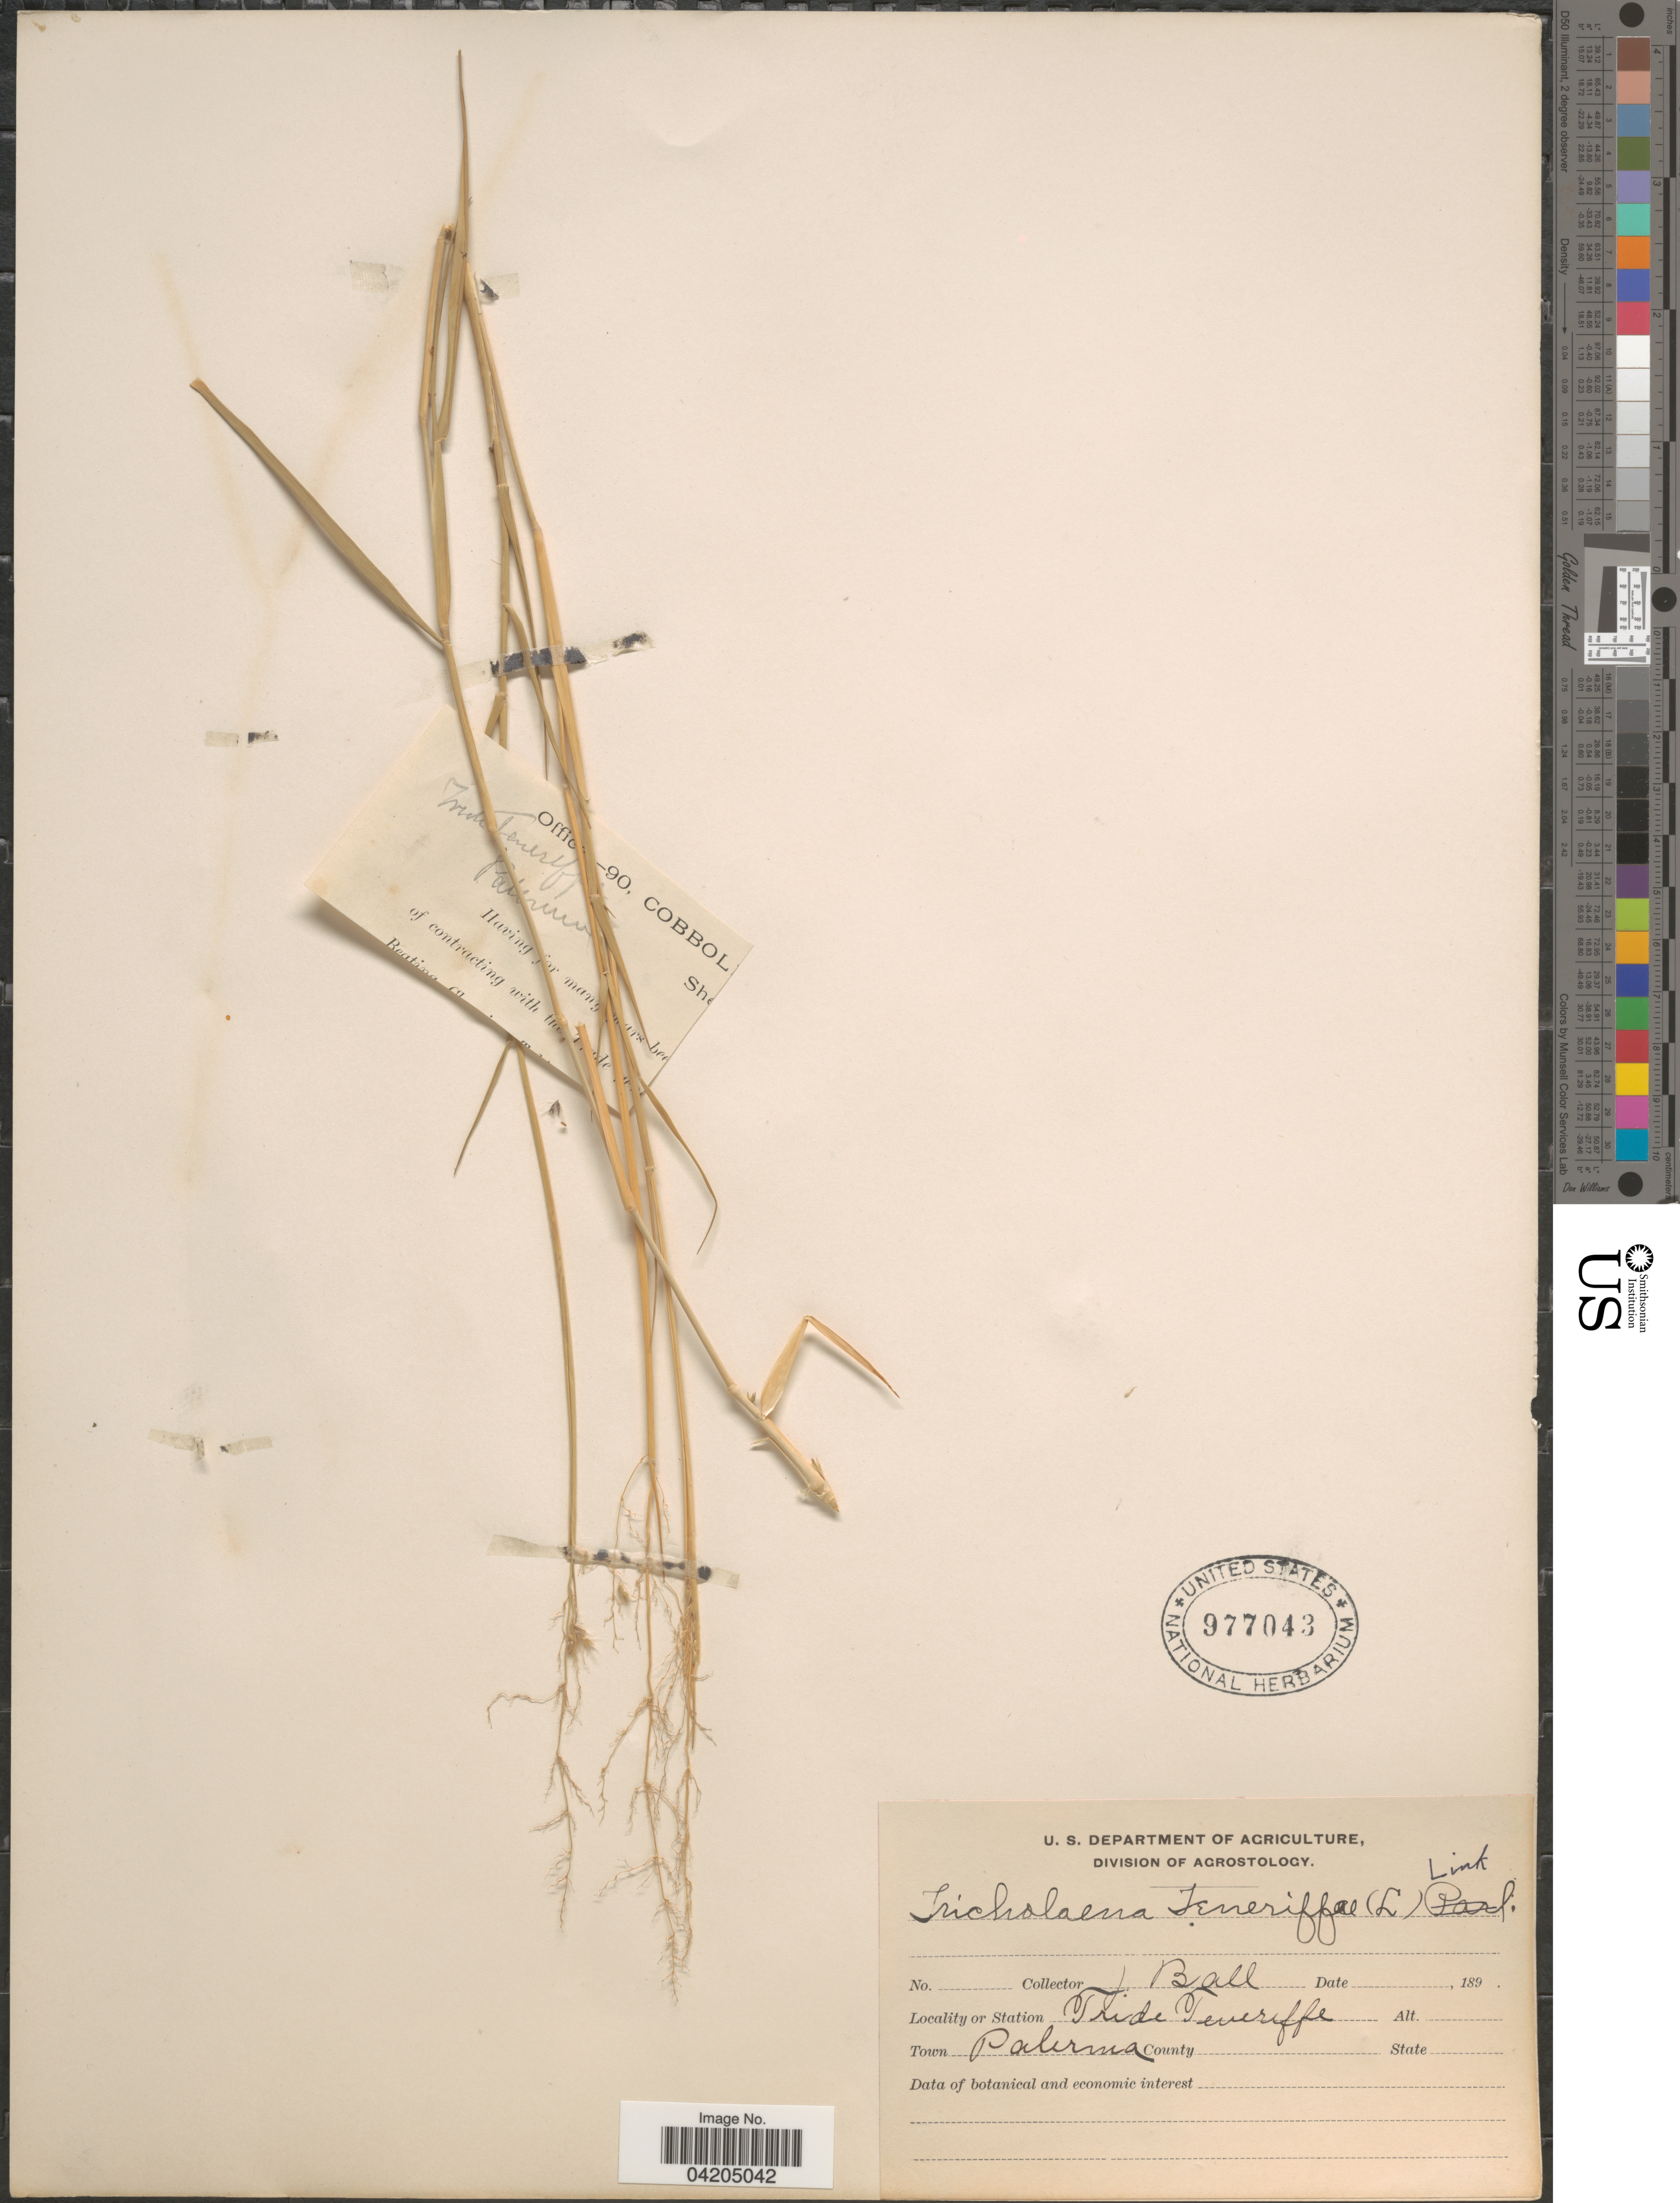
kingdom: Plantae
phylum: Tracheophyta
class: Liliopsida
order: Poales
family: Poaceae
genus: Tricholaena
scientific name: Tricholaena teneriffae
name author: (L.) Link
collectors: J. Ball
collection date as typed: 189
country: Spain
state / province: Canarias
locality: Teide [interpreted] Teneriffe. Town Palerma.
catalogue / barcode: US 977043